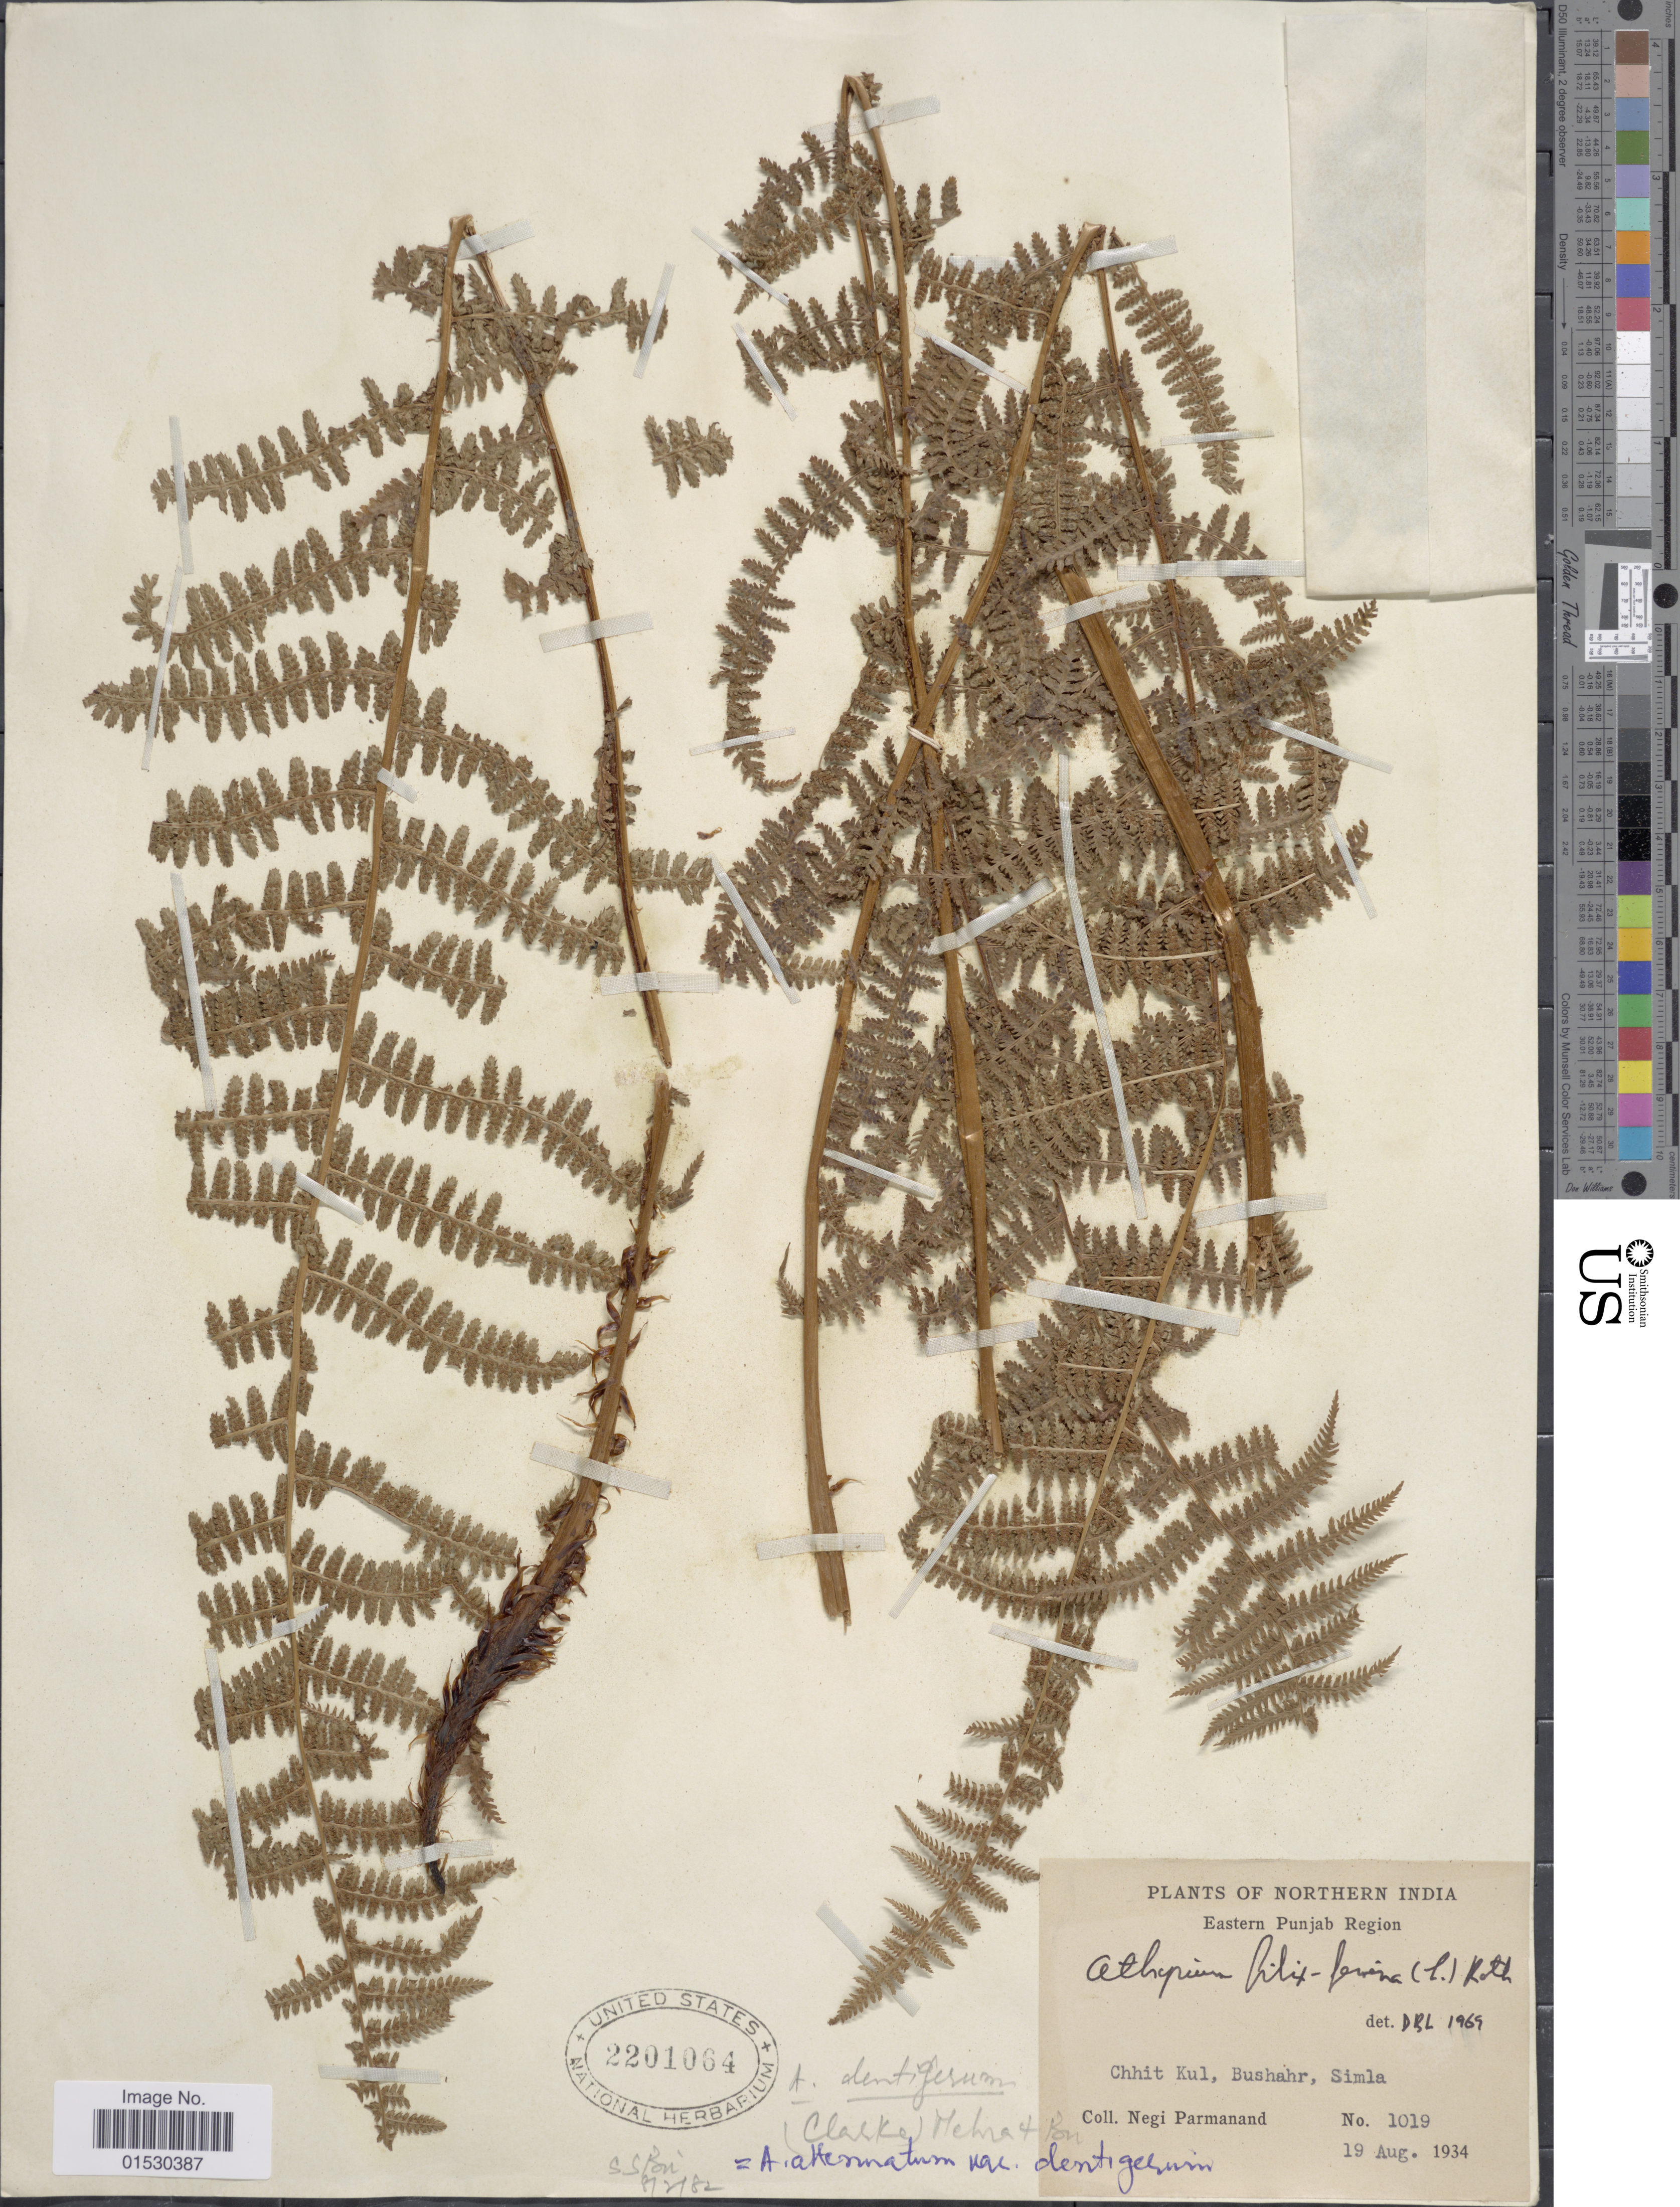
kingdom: Plantae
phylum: Tracheophyta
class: Polypodiopsida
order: Polypodiales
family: Athyriaceae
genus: Athyrium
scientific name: Athyrium attenuatum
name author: (C.B. Clarke) Tagawa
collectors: N. Parmanand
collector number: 1019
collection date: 1934-08-19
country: India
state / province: Himachal Pradesh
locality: Northern India, Eastern Punjab Region, Chhit Kul, Bushahr, Simla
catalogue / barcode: US 2201064